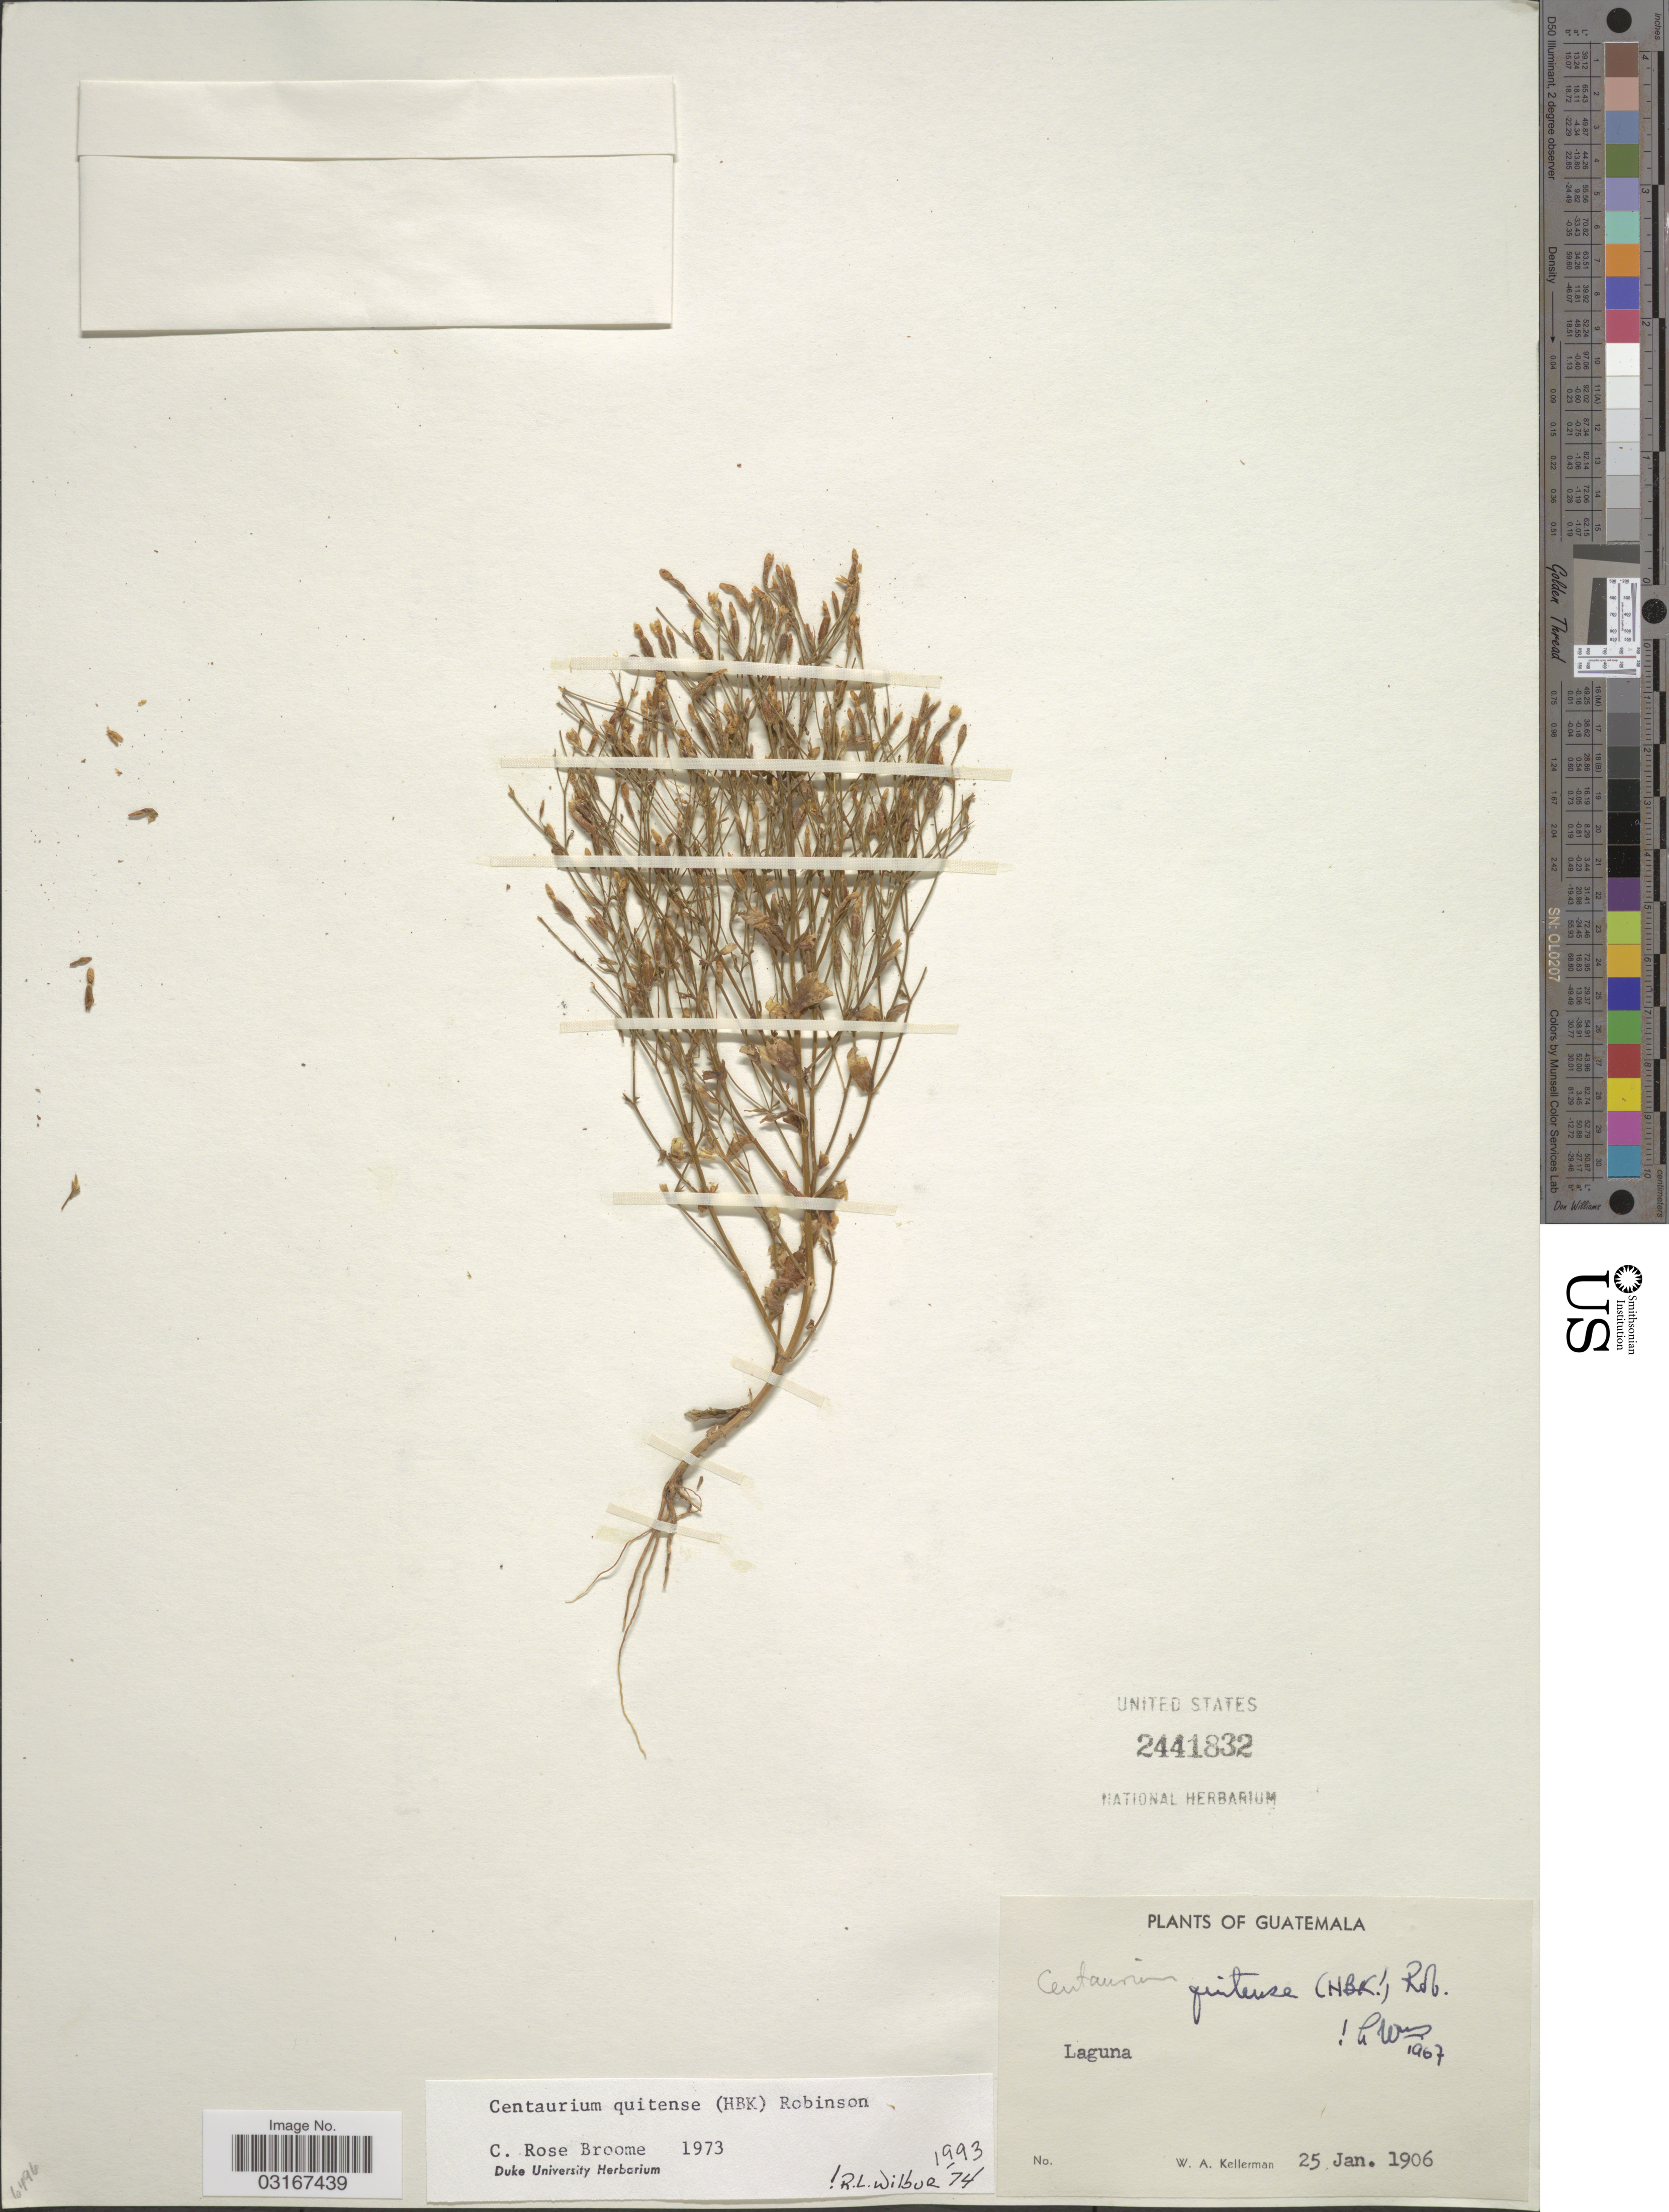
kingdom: Plantae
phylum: Tracheophyta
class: Magnoliopsida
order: Gentianales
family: Gentianaceae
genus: Centaurium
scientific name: Centaurium quitense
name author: (Kunth) B.L. Rob.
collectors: W. Kellerman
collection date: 1906-01-25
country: Guatemala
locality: Laguna.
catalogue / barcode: US 2441832